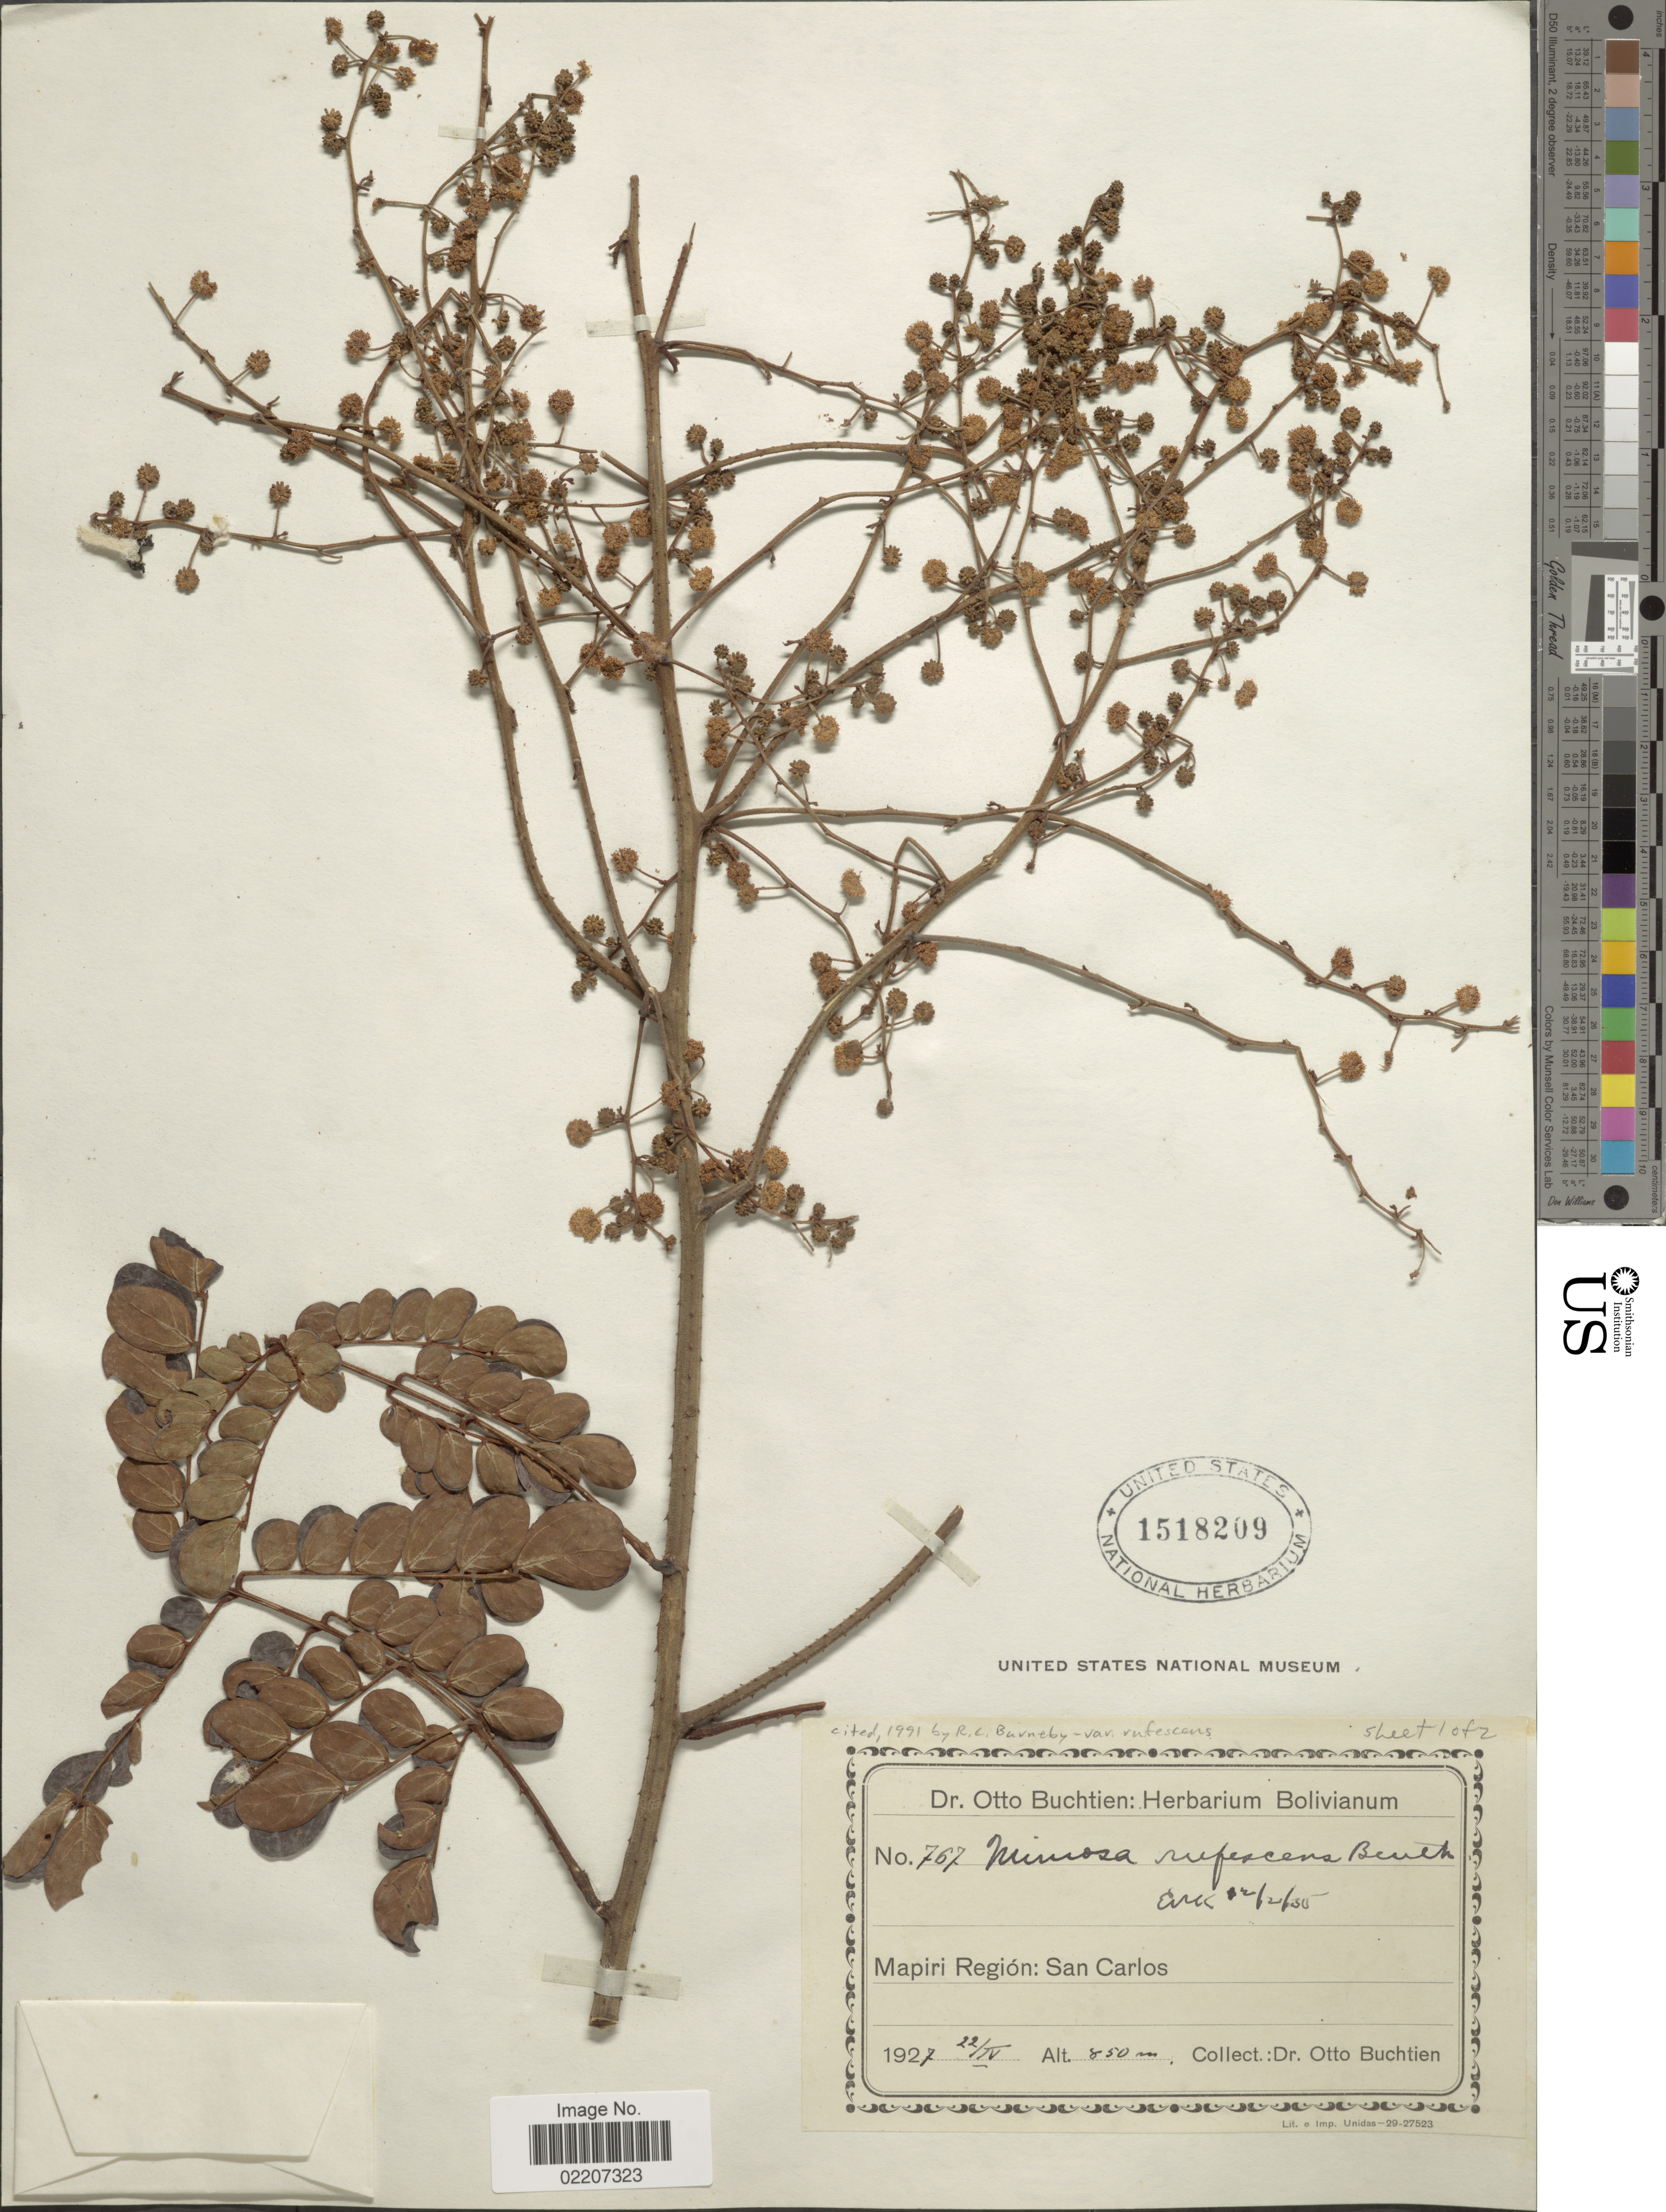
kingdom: Plantae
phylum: Tracheophyta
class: Magnoliopsida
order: Fabales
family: Fabaceae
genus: Mimosa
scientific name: Mimosa rufescens var. rufescens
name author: Benth.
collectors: O. Buchtien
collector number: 767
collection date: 1927-04-22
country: Bolivia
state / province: La Paz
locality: Mapiri Region: San Carlos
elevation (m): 850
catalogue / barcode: US 1518209